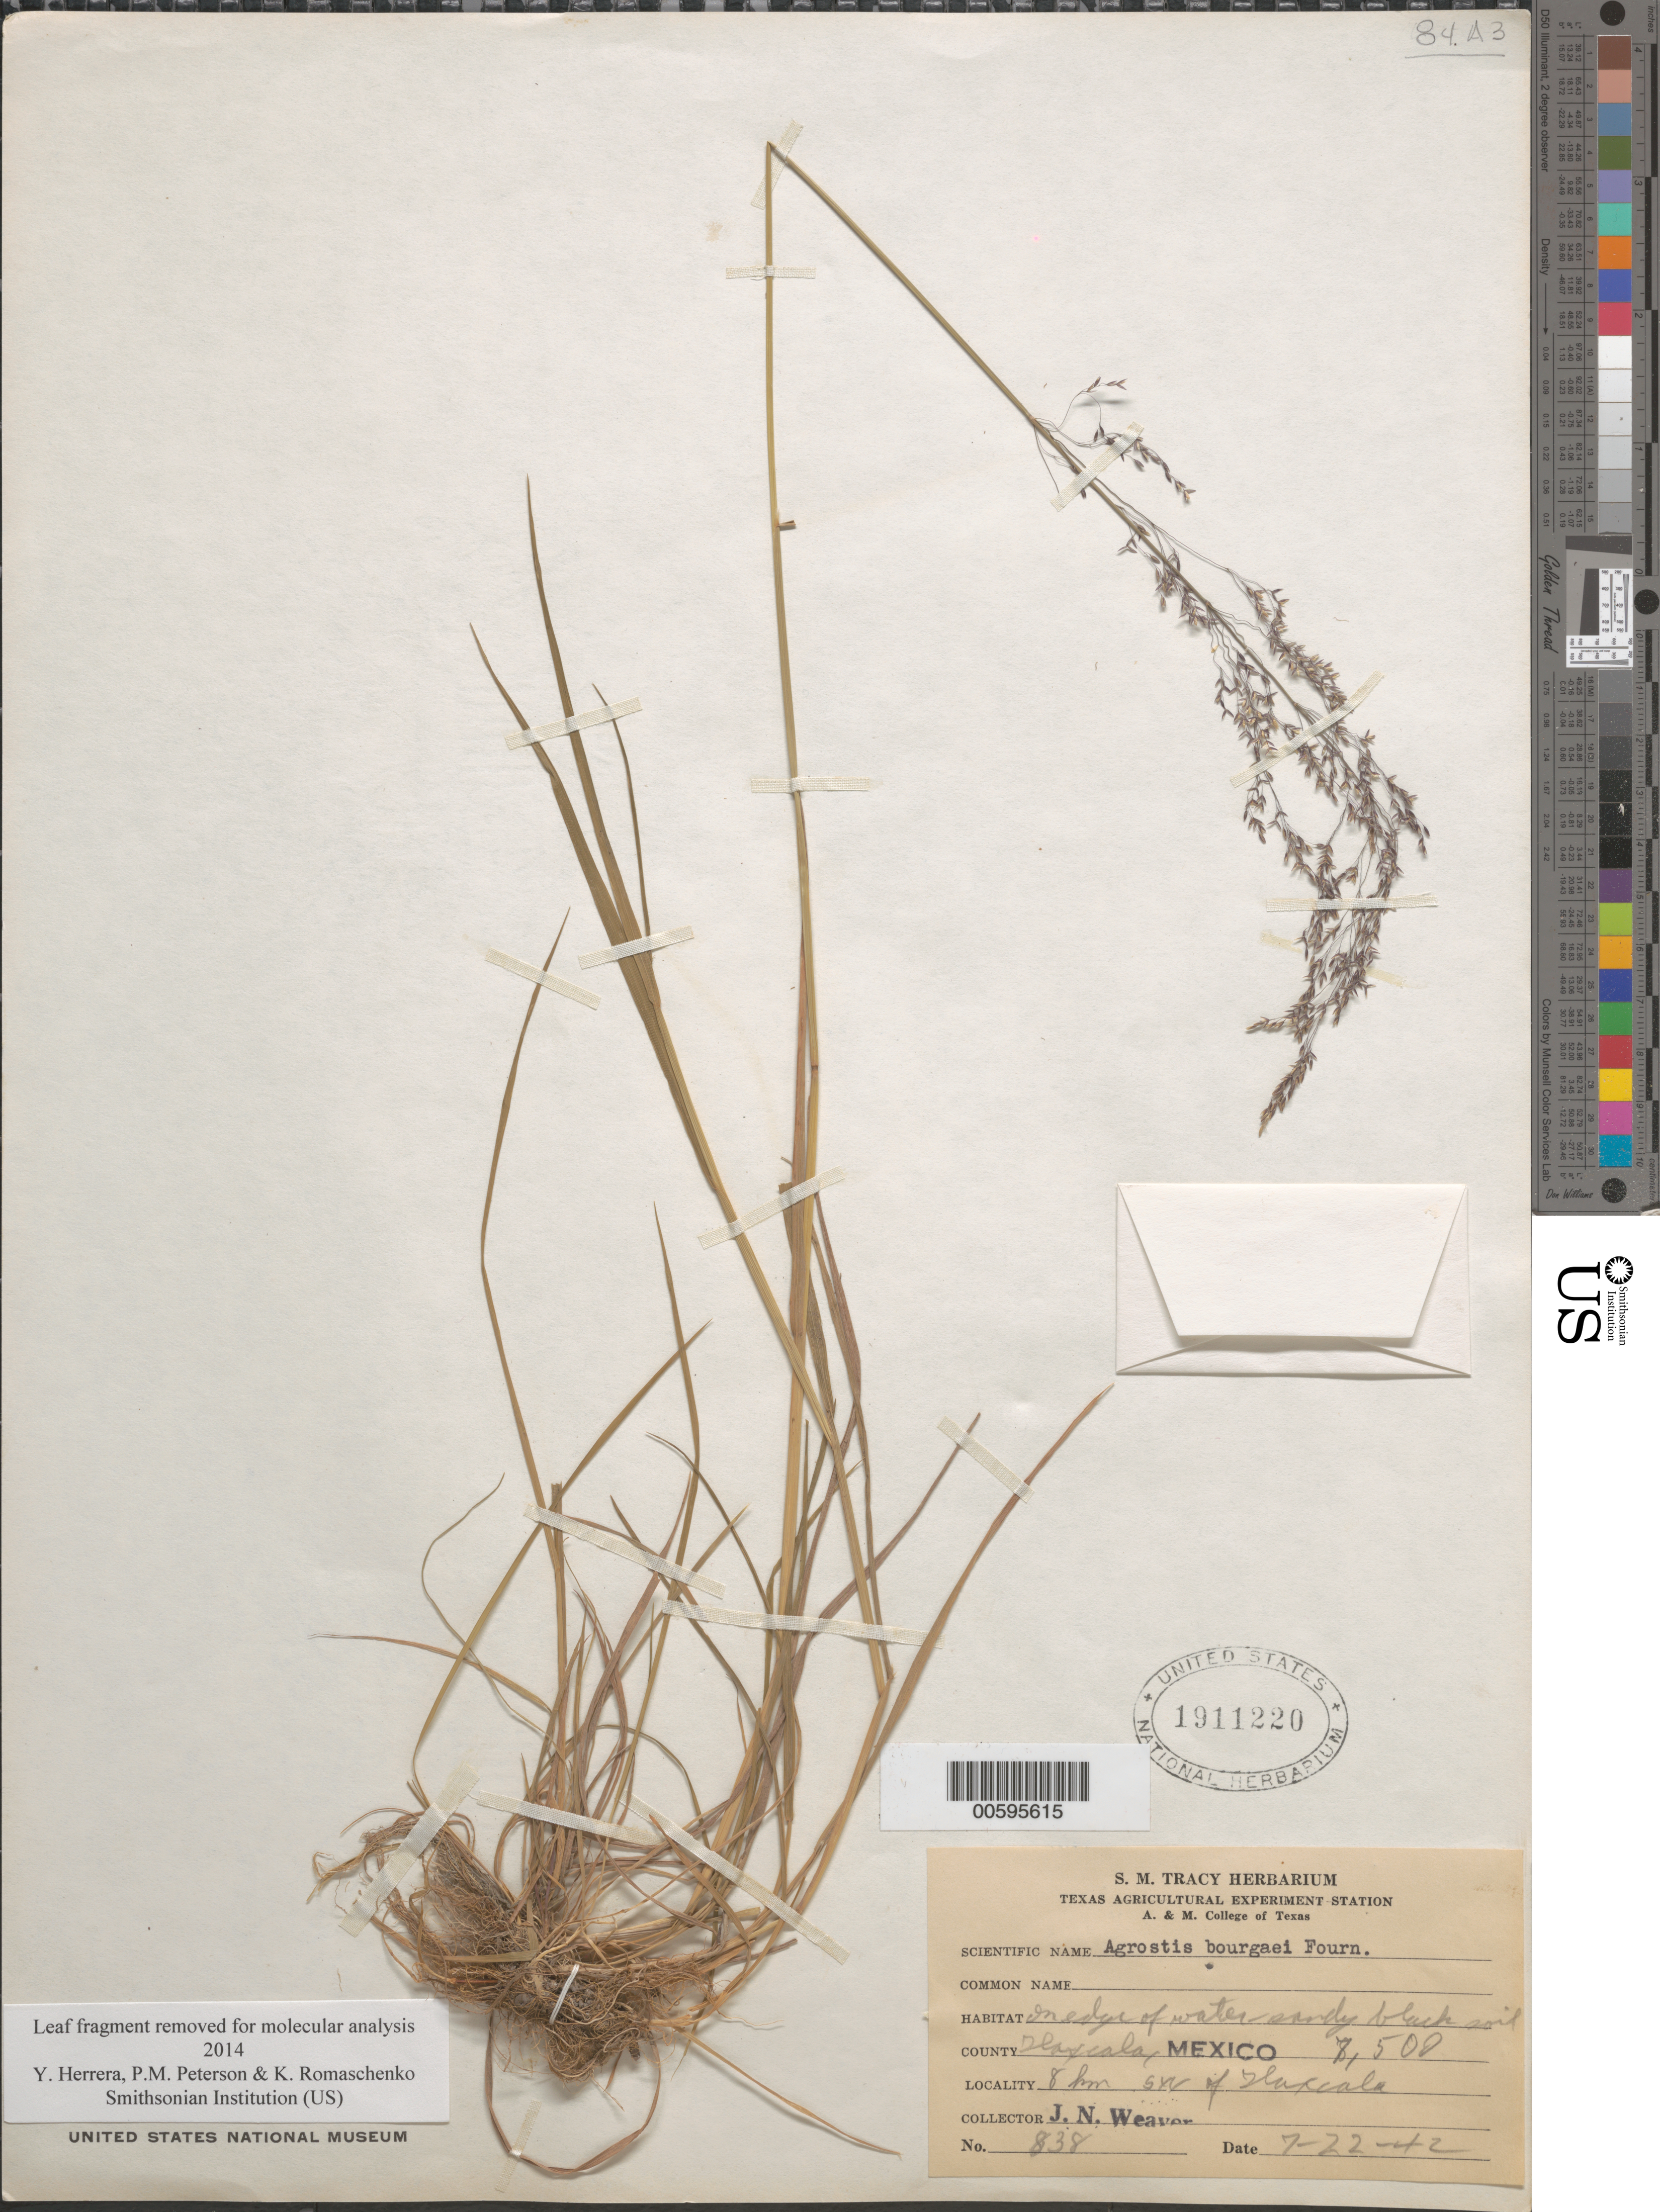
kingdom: Plantae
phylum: Tracheophyta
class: Liliopsida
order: Poales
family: Poaceae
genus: Agrostis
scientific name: Agrostis bourgaei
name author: E. Fourn.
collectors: J. N. Weaver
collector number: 838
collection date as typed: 22 Jul 1942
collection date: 1942-07-22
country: Mexico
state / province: Tlaxcala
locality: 8 km SW of Tlaxcala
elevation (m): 8500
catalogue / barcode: US 1911220